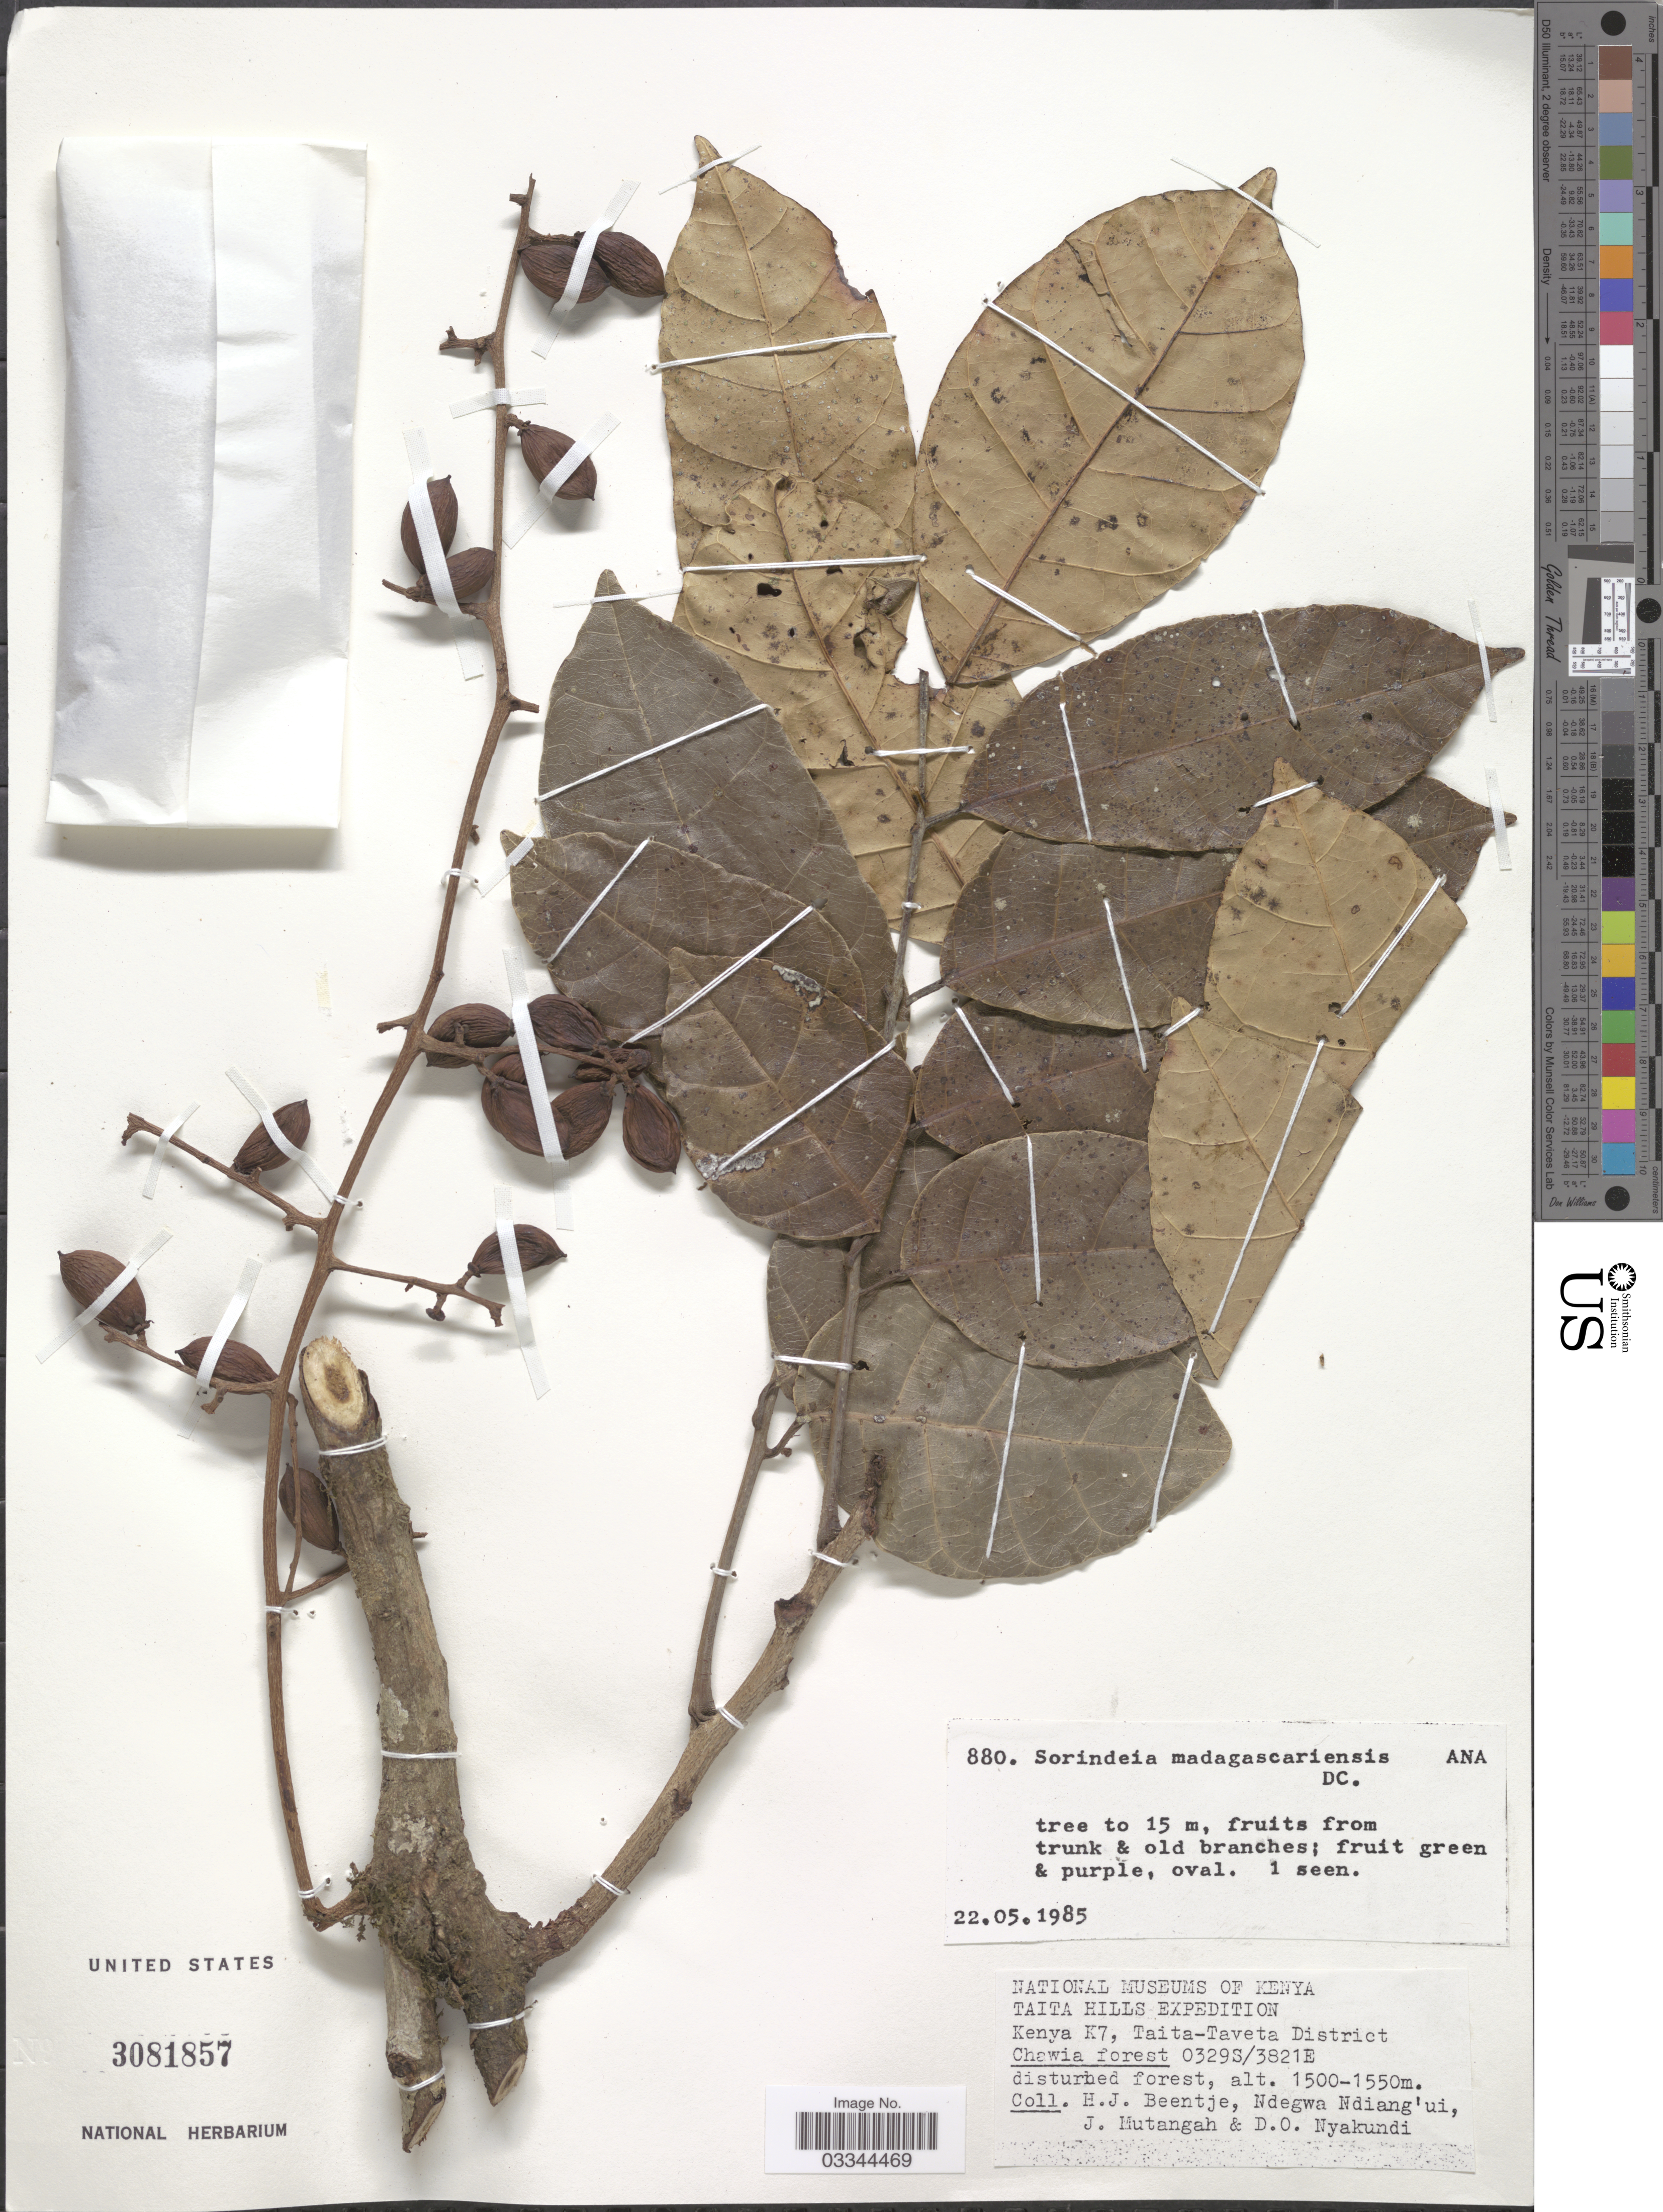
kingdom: Plantae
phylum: Tracheophyta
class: Magnoliopsida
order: Sapindales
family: Anacardiaceae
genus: Sorindeia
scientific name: Sorindeia madagascariensis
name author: Thouars ex DC.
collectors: H. J. Beentje, Ndegwa Ndiang'ui, J. Mutangah & D. Nyakundi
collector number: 880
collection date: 1985-05-22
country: Kenya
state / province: Taita Taveta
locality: Kenya K7, Taita-Taveta District, Chawia forest.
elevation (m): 1500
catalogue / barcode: US 3081857